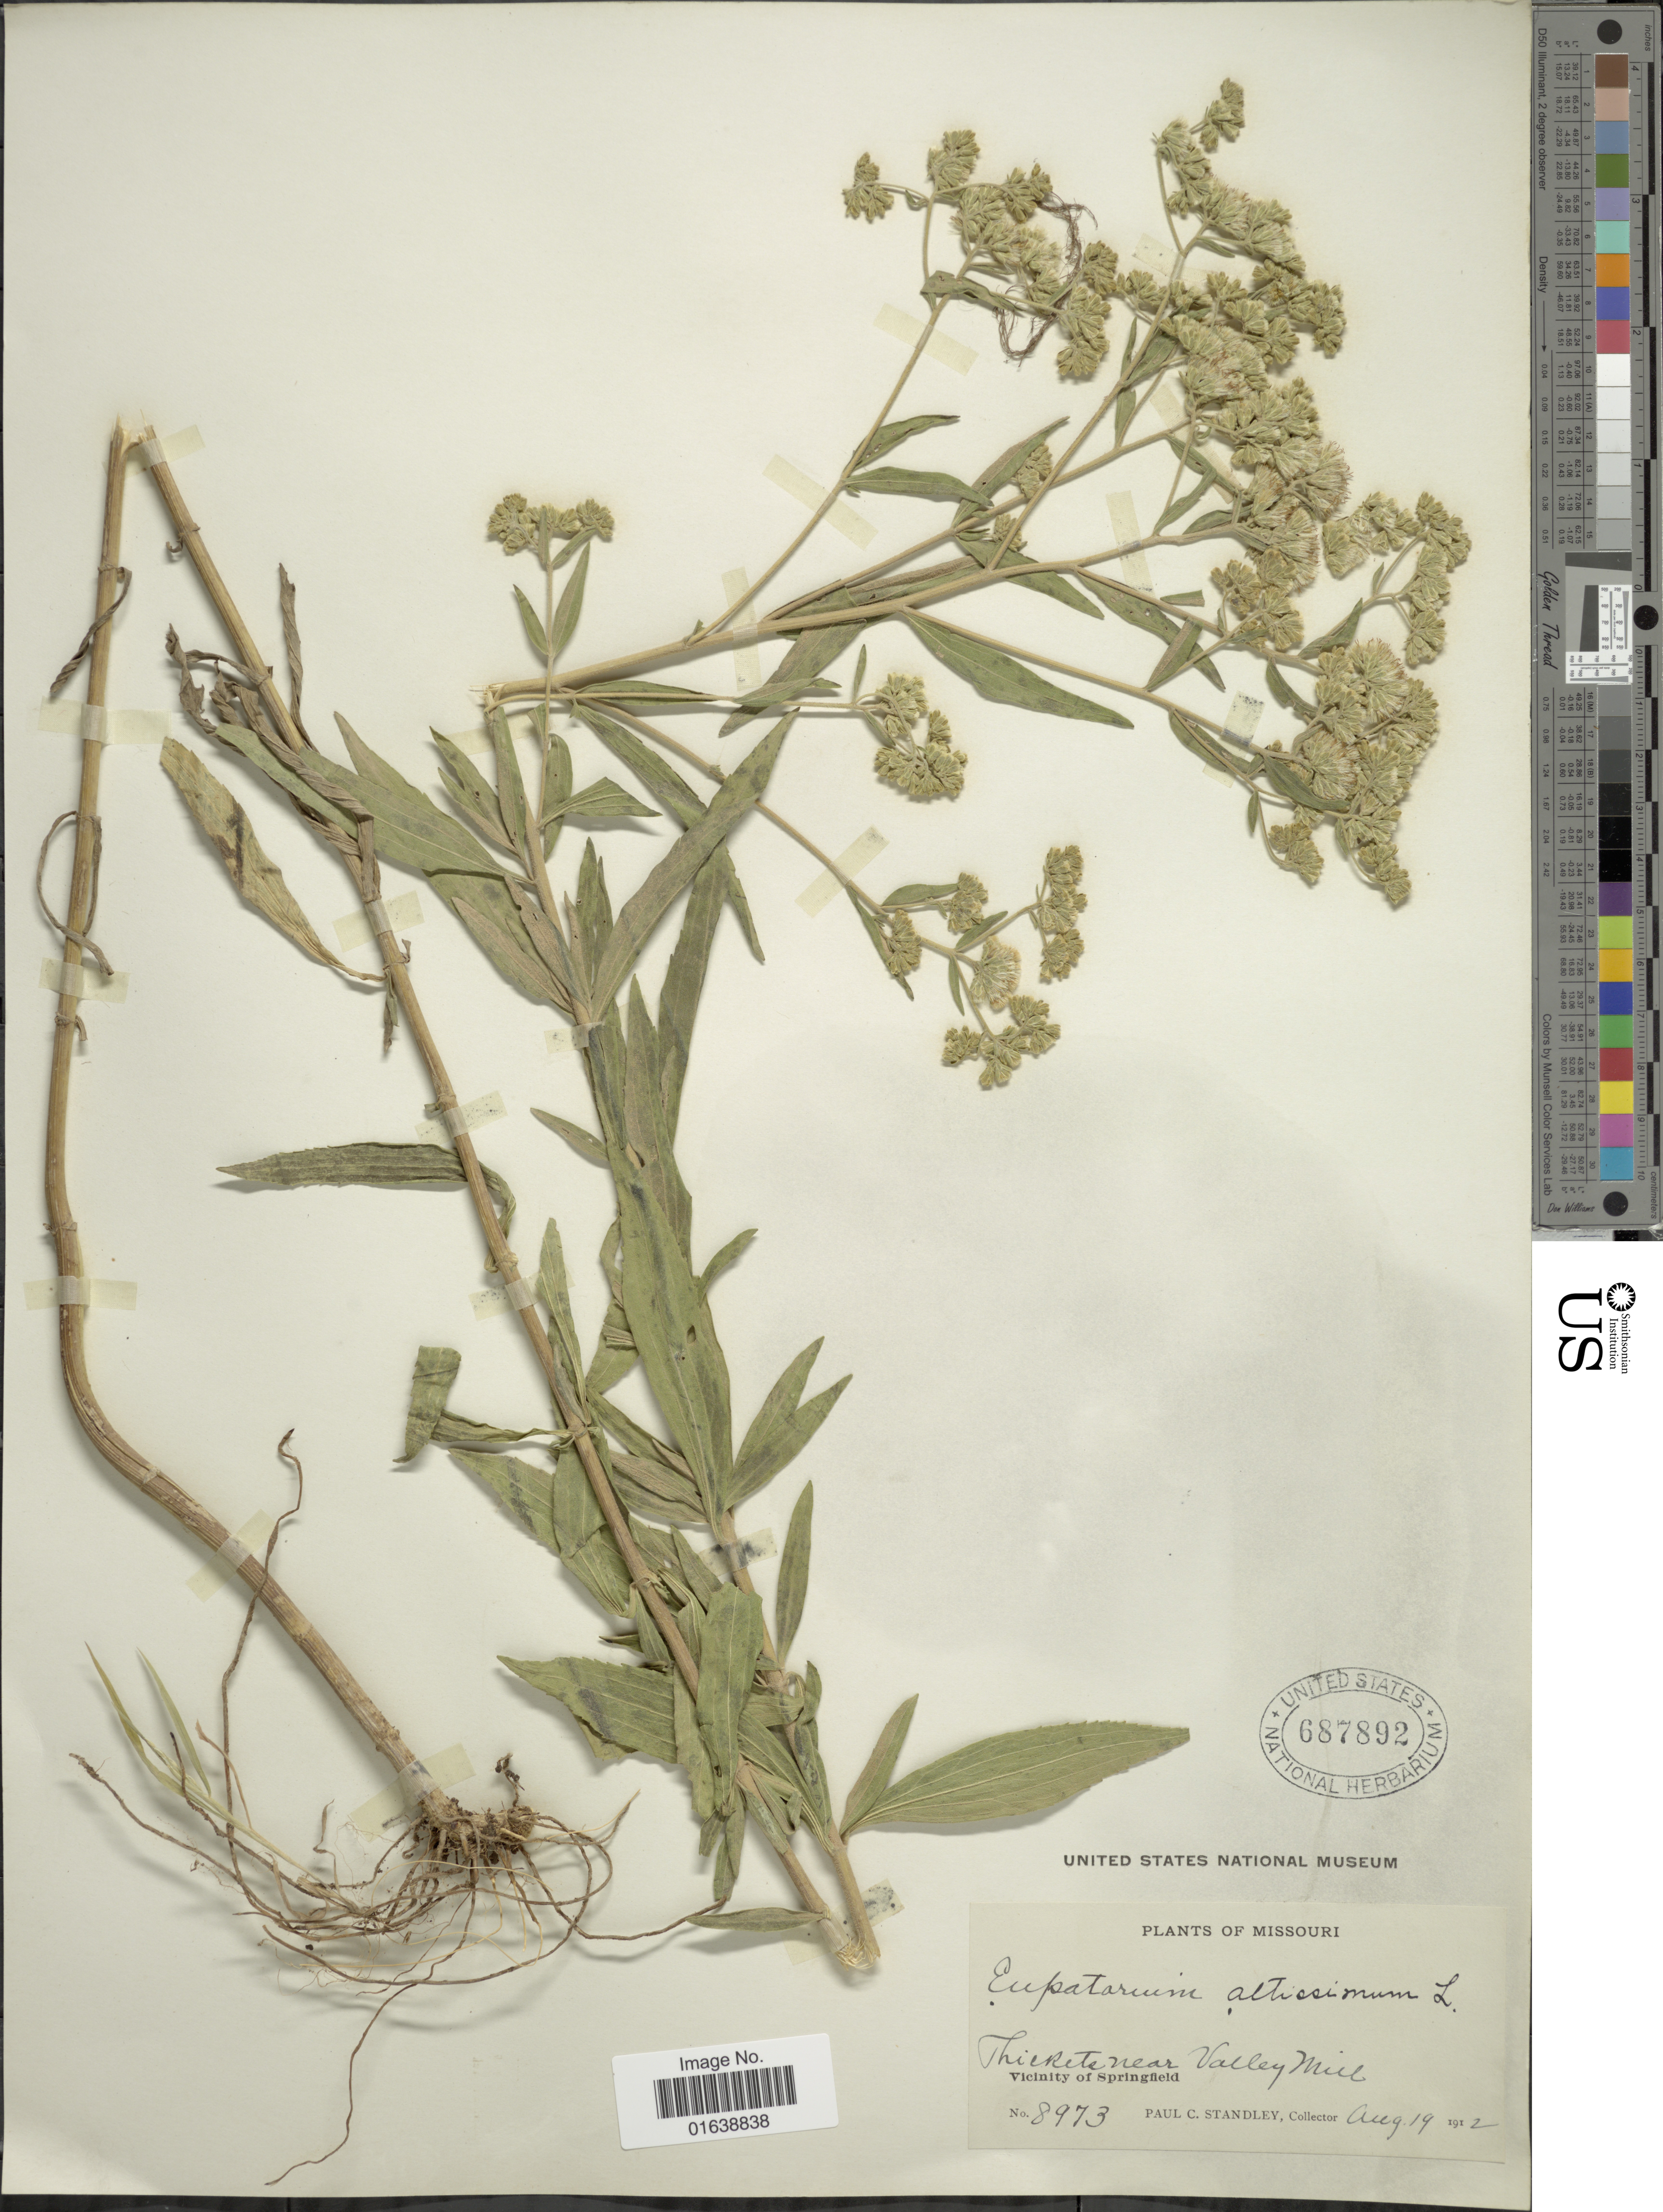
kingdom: Plantae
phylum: Tracheophyta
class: Magnoliopsida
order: Asterales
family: Asteraceae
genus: Eupatorium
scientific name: Eupatorium altissimum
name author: L.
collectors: P. C. Standley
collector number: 8973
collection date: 1912-08-19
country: United States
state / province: Missouri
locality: Missouri. Thierete near Valley Mul. Vicinity of Springfield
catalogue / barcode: US 687892